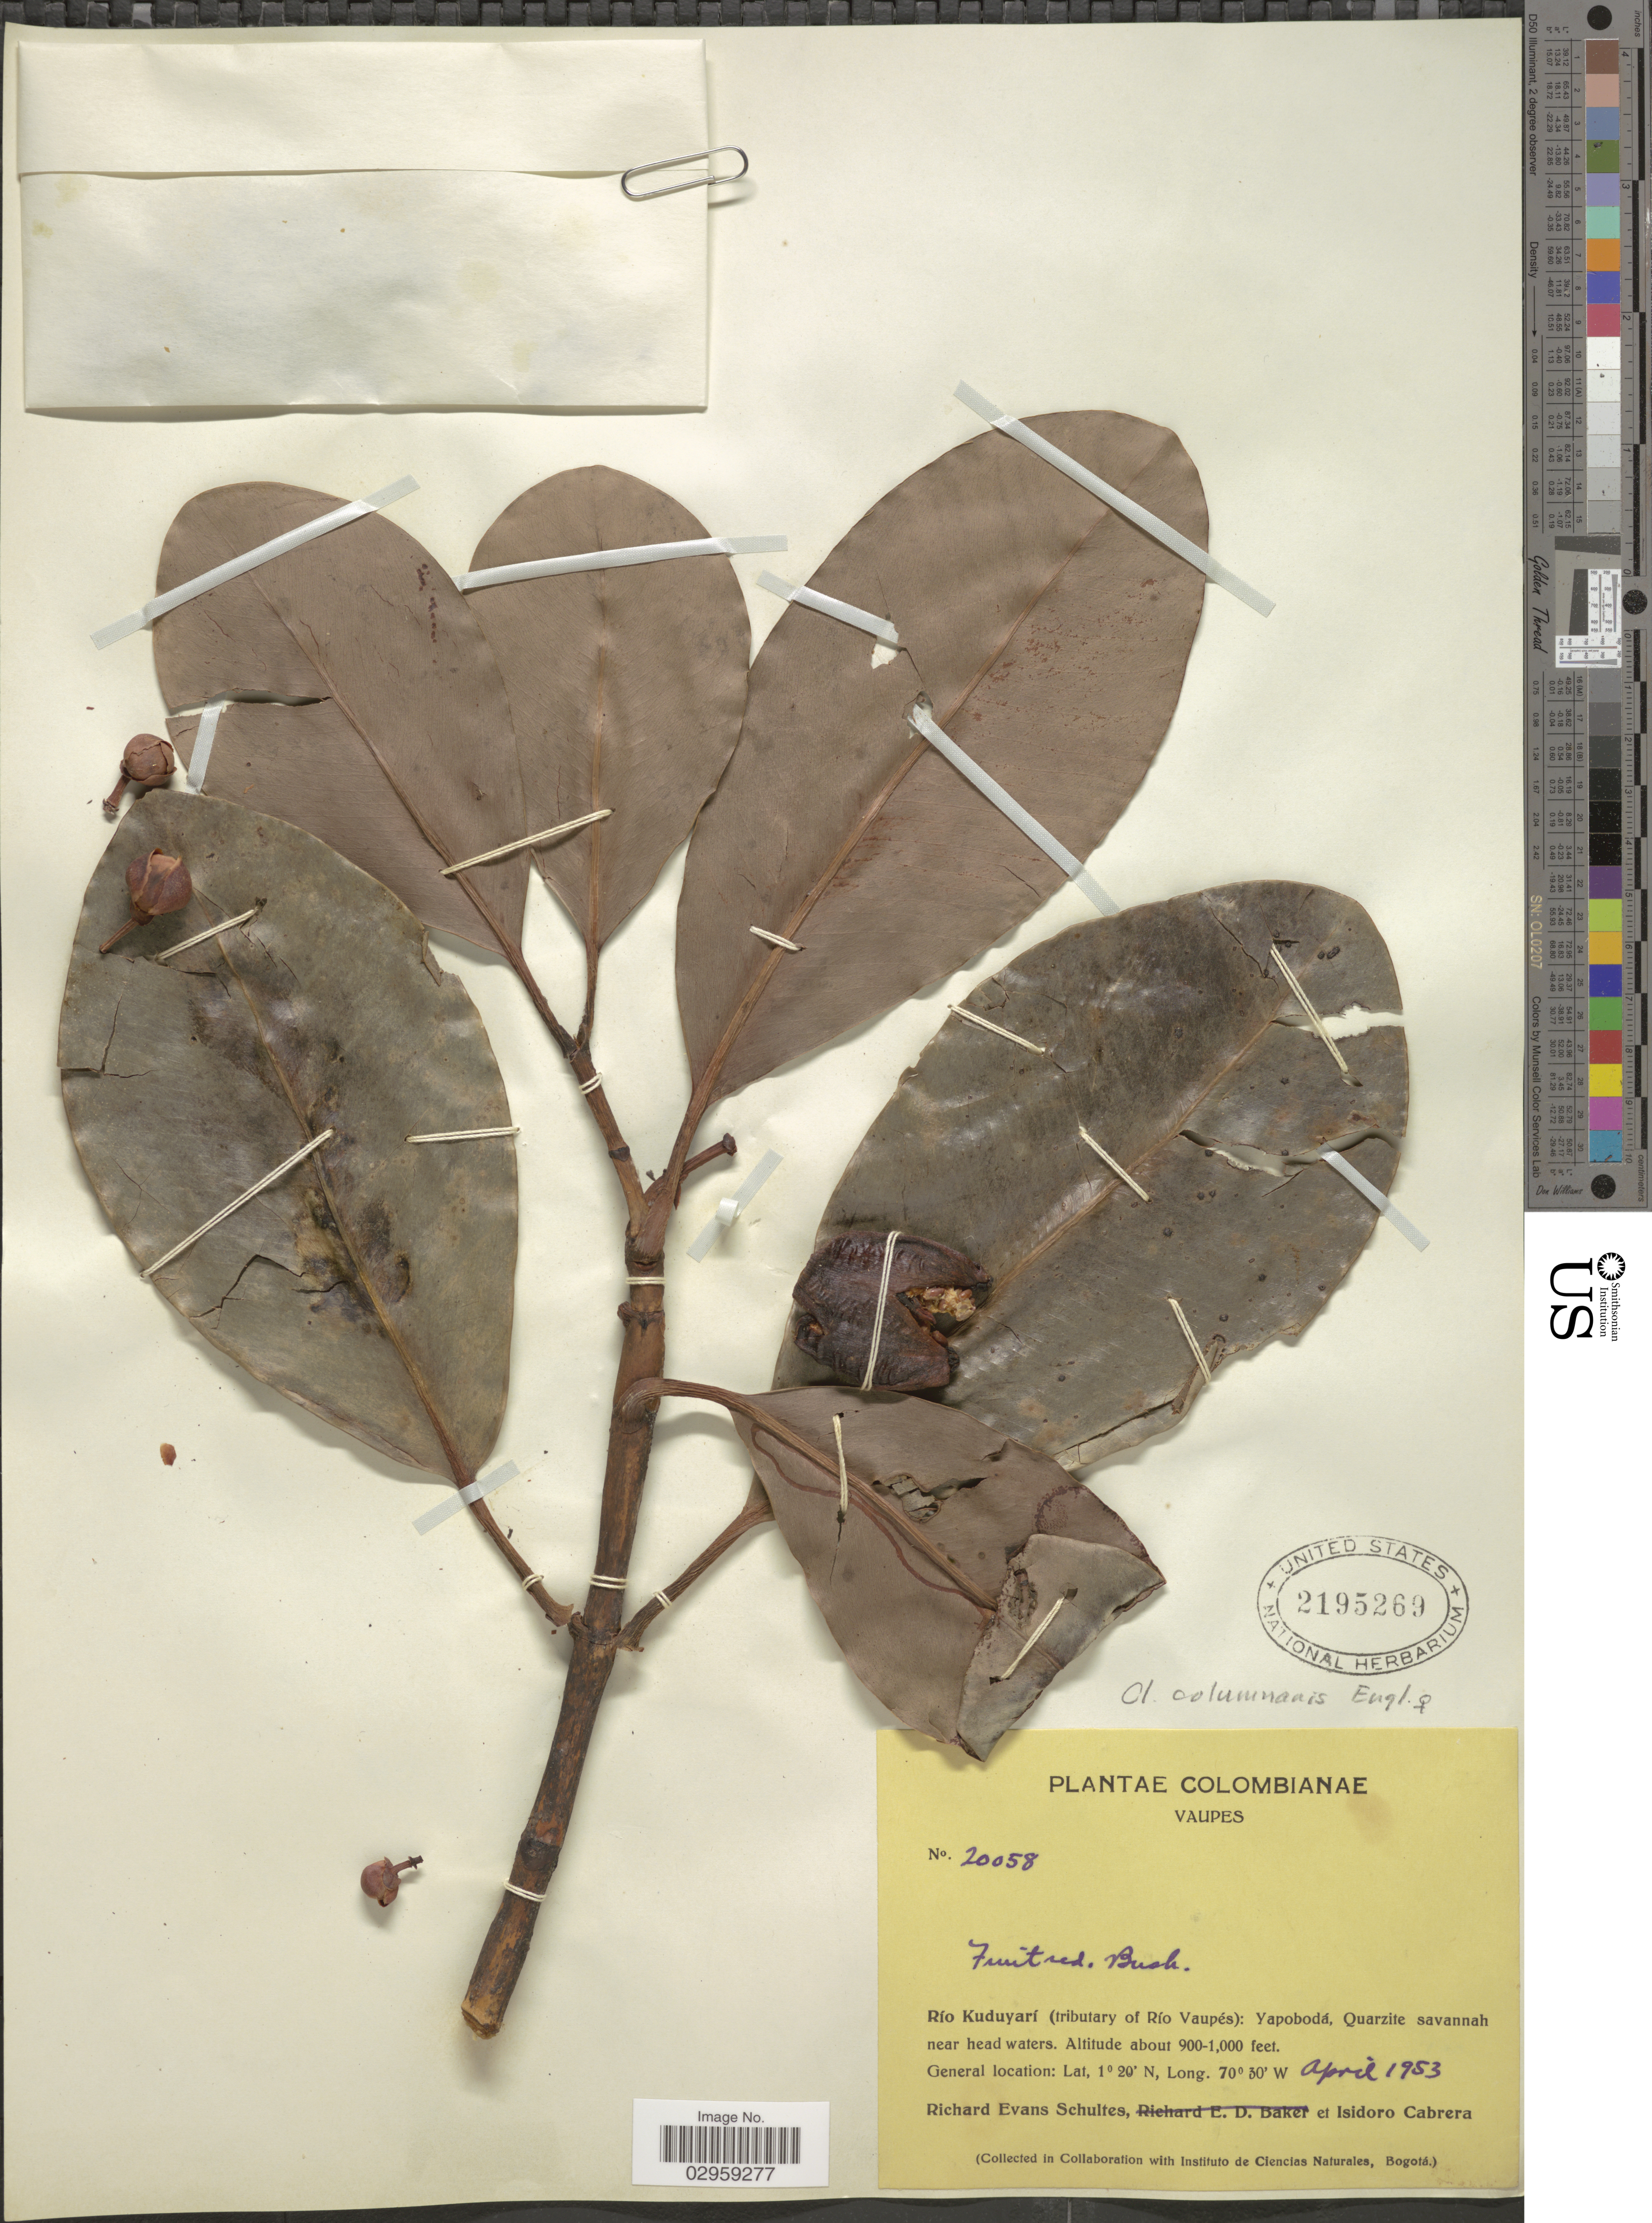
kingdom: Plantae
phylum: Tracheophyta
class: Magnoliopsida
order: Malpighiales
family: Clusiaceae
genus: Clusia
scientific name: Clusia columnaris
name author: Engl.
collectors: R. E. Schultes & I. Cabrera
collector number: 20058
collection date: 1953-04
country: Colombia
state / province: Vaupés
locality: Río Kuduyarí (tibutary of Río Vaupés): Yapobodá, Quartzite savannah near head waters.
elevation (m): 274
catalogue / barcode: US 2195269